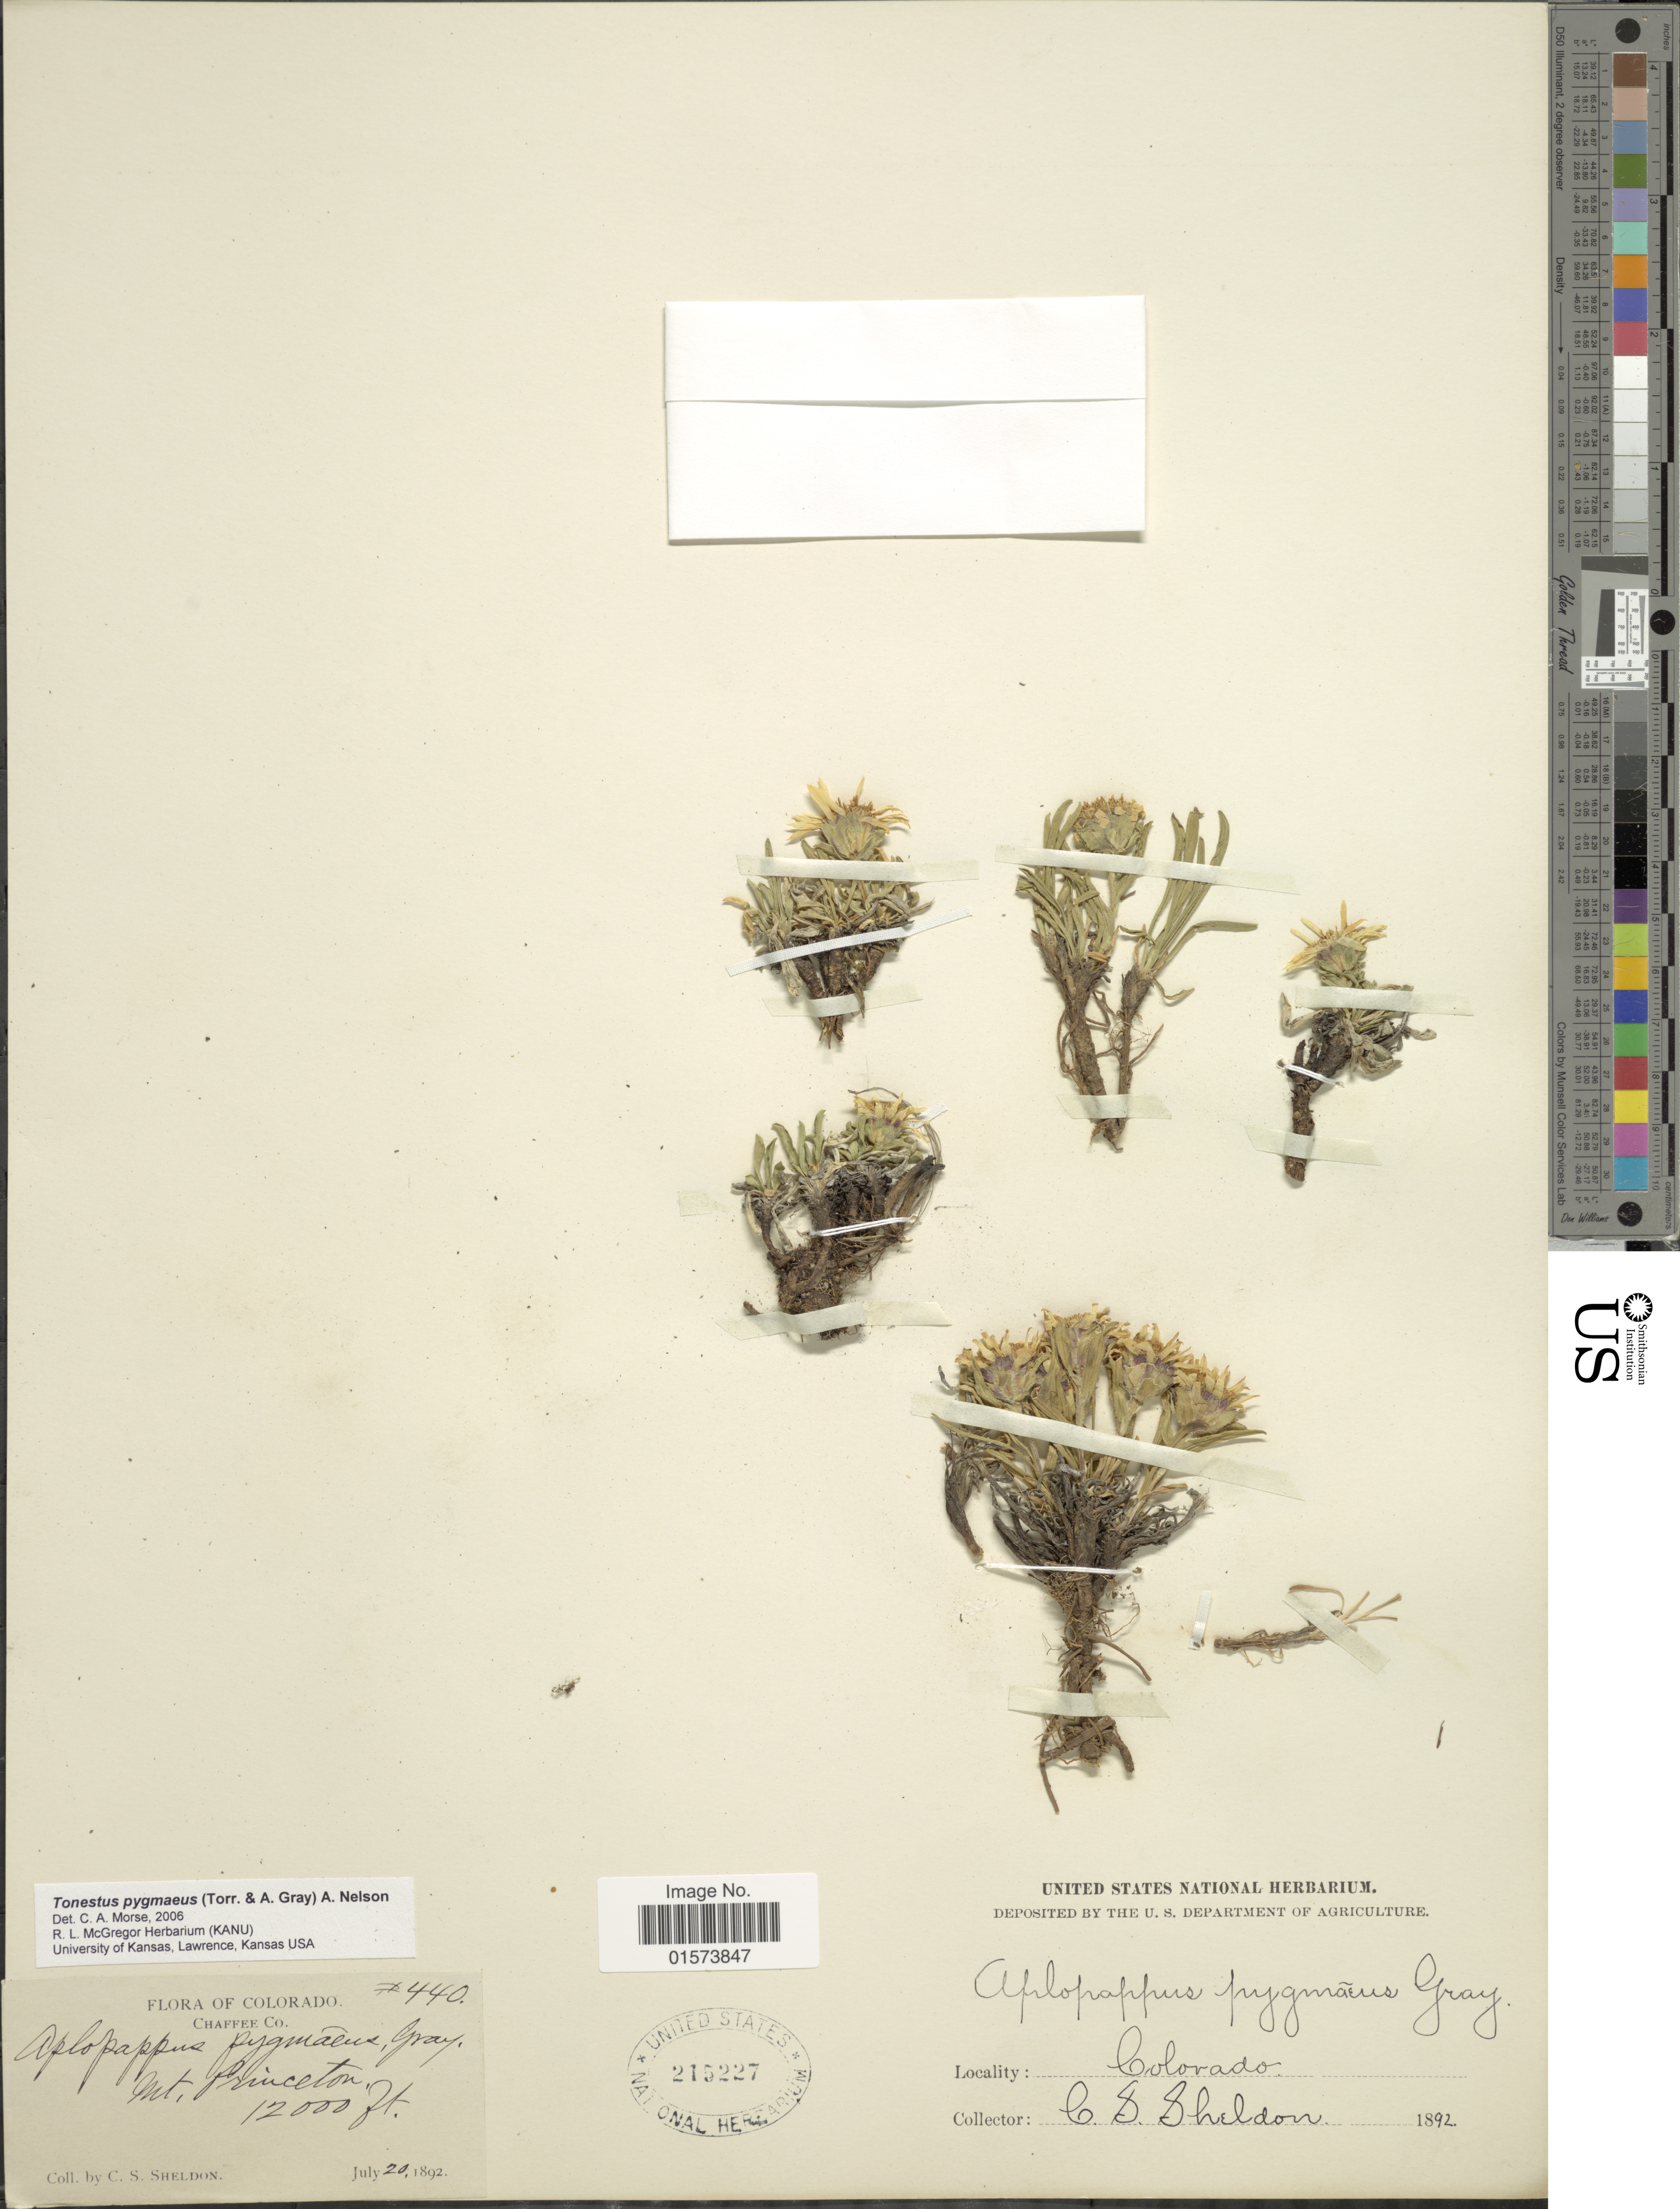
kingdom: Plantae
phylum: Tracheophyta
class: Magnoliopsida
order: Asterales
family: Asteraceae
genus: Tonestus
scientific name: Tonestus pygmaeus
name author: (Torr. & A. Gray) A. Nelson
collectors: C. S. Sheldon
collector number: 440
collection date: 1892-07-20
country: United States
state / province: Colorado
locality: Chaffee Co., Mt. Princeton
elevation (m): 3658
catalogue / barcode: US 215227